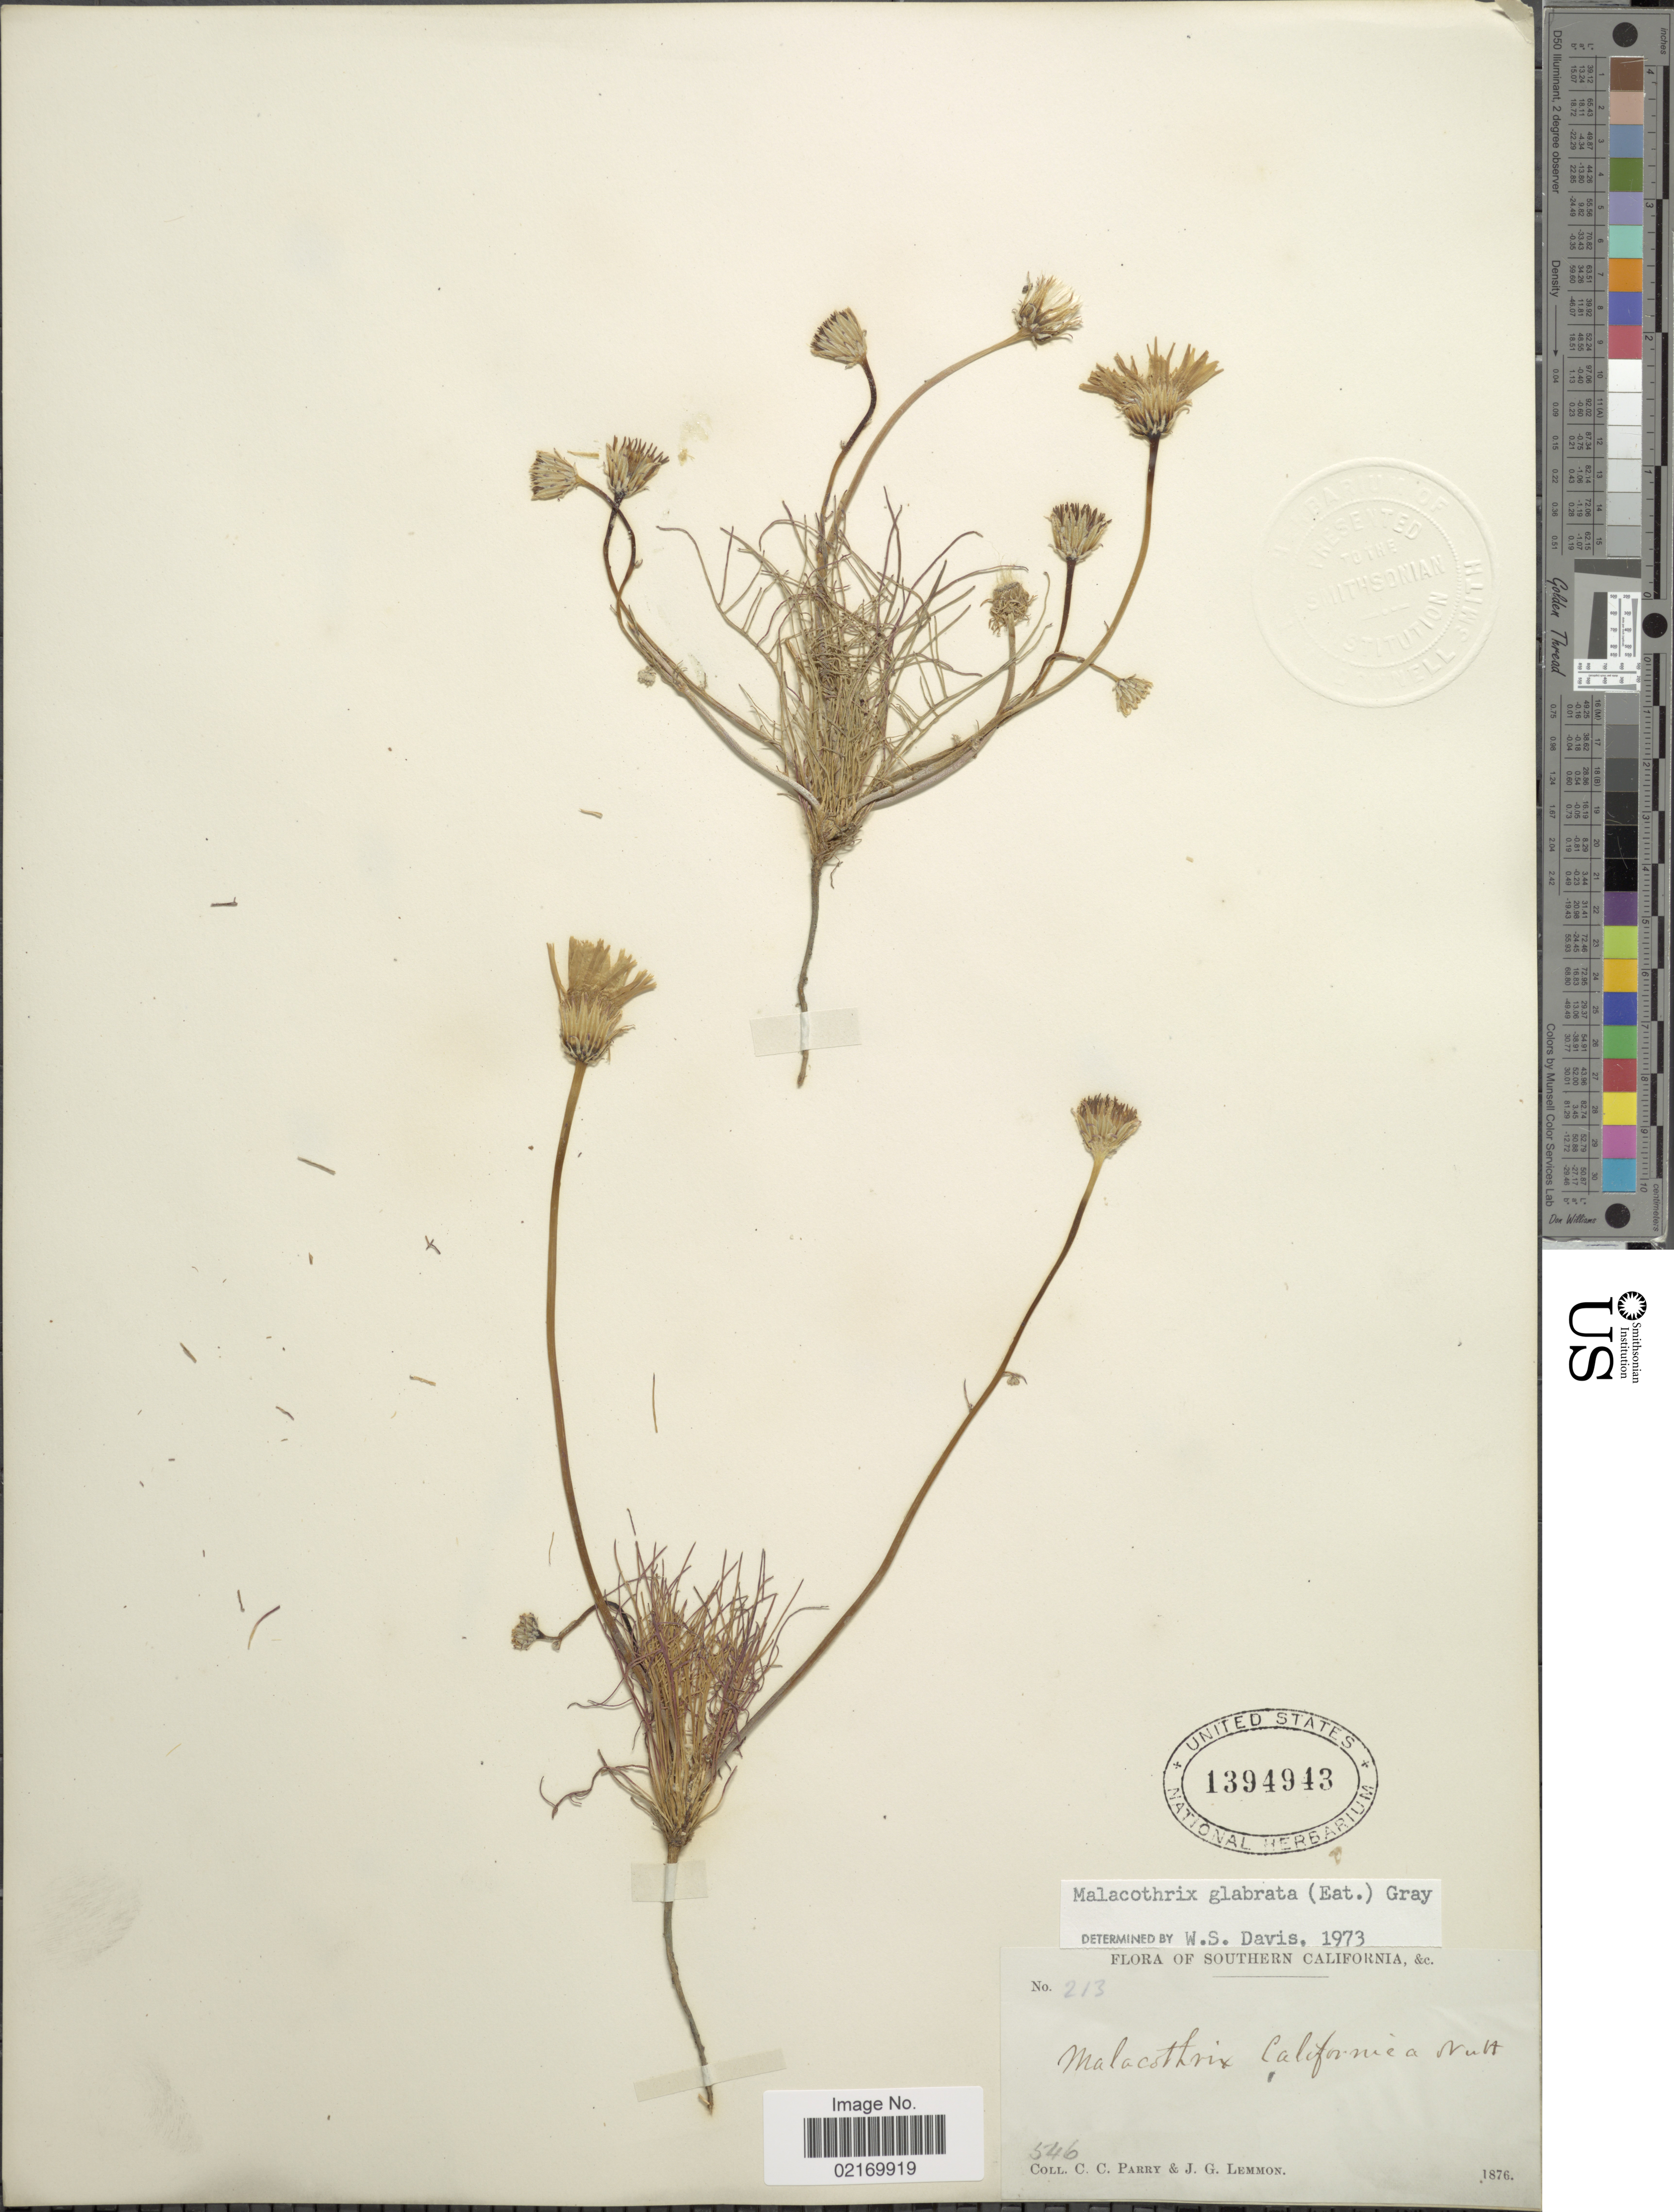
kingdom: Plantae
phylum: Tracheophyta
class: Magnoliopsida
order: Asterales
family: Asteraceae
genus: Malacothrix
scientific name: Malacothrix glabrata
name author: (A. Gray ex D.C. Eaton) A. Gray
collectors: C. C. Parry & J. Lemmon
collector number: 213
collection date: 1876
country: United States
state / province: California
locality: Southern California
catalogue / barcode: US 1394943